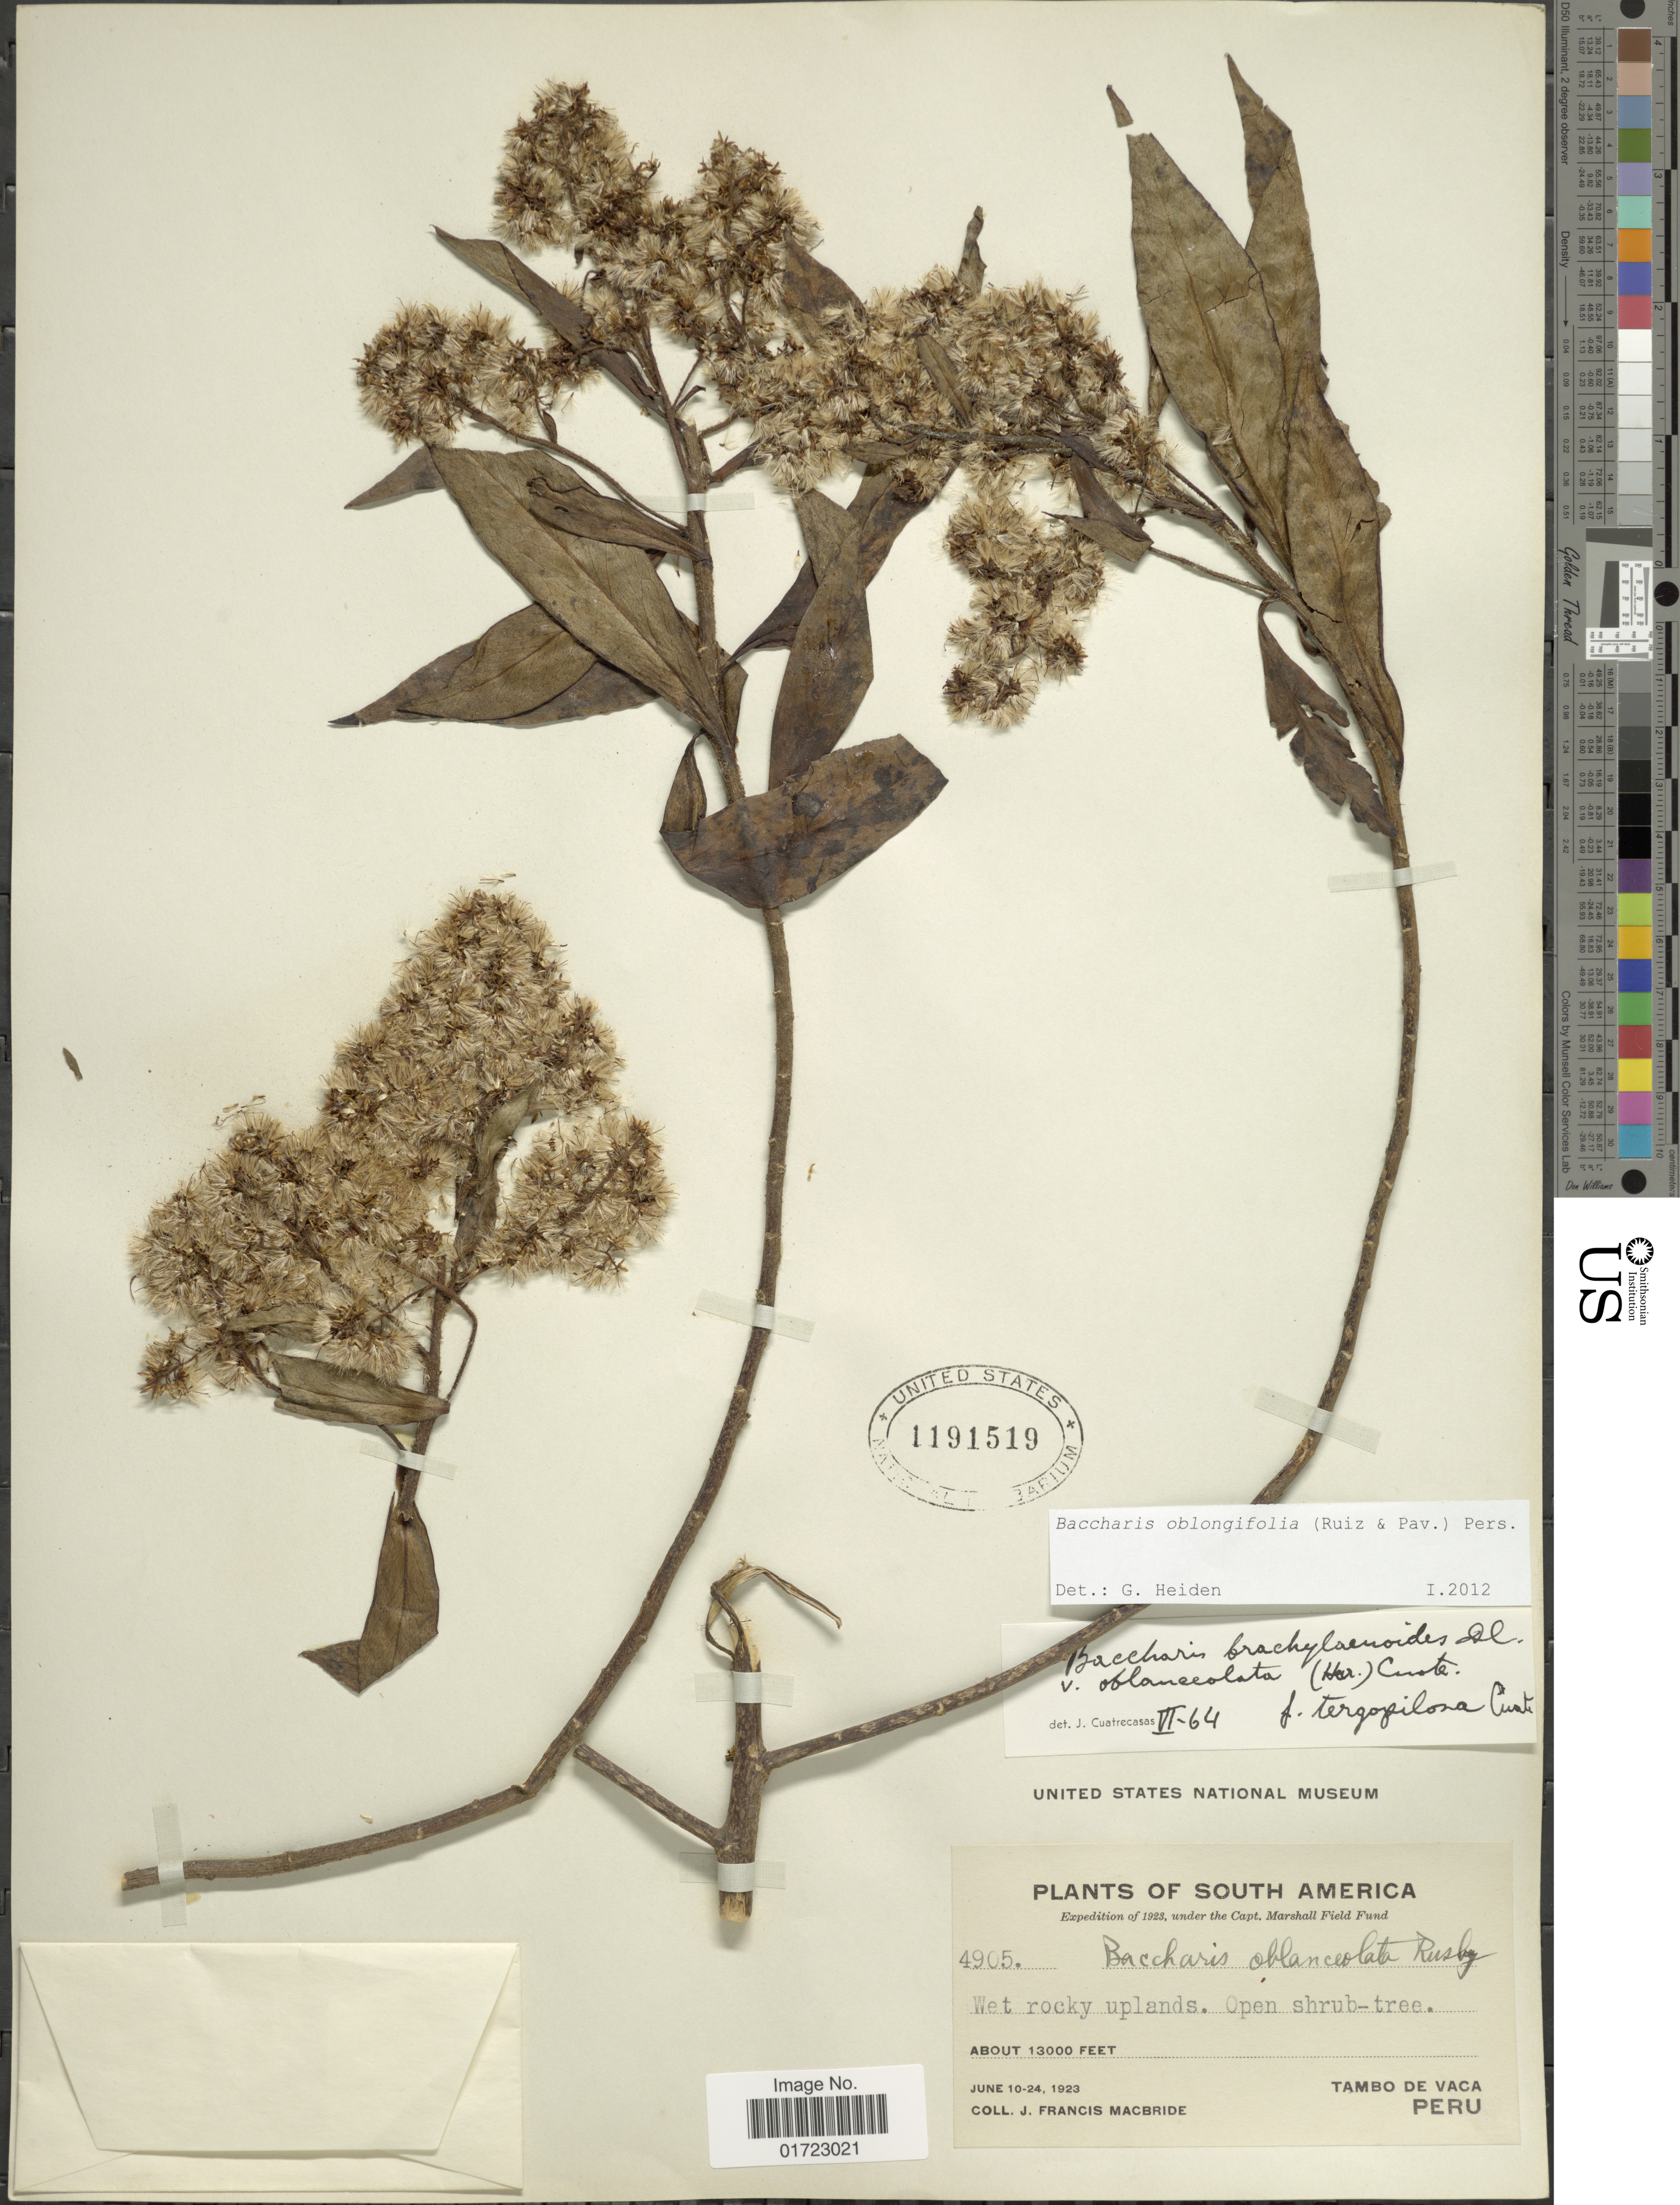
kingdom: Plantae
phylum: Tracheophyta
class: Magnoliopsida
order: Asterales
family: Asteraceae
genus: Baccharis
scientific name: Baccharis oblongifolia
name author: (Ruiz & Pav.) Pers.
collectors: J. F. Macbride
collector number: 4905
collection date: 1923-06-10/1923-06-24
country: Peru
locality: Tambo de Vaca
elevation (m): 3962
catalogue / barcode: US 1191519